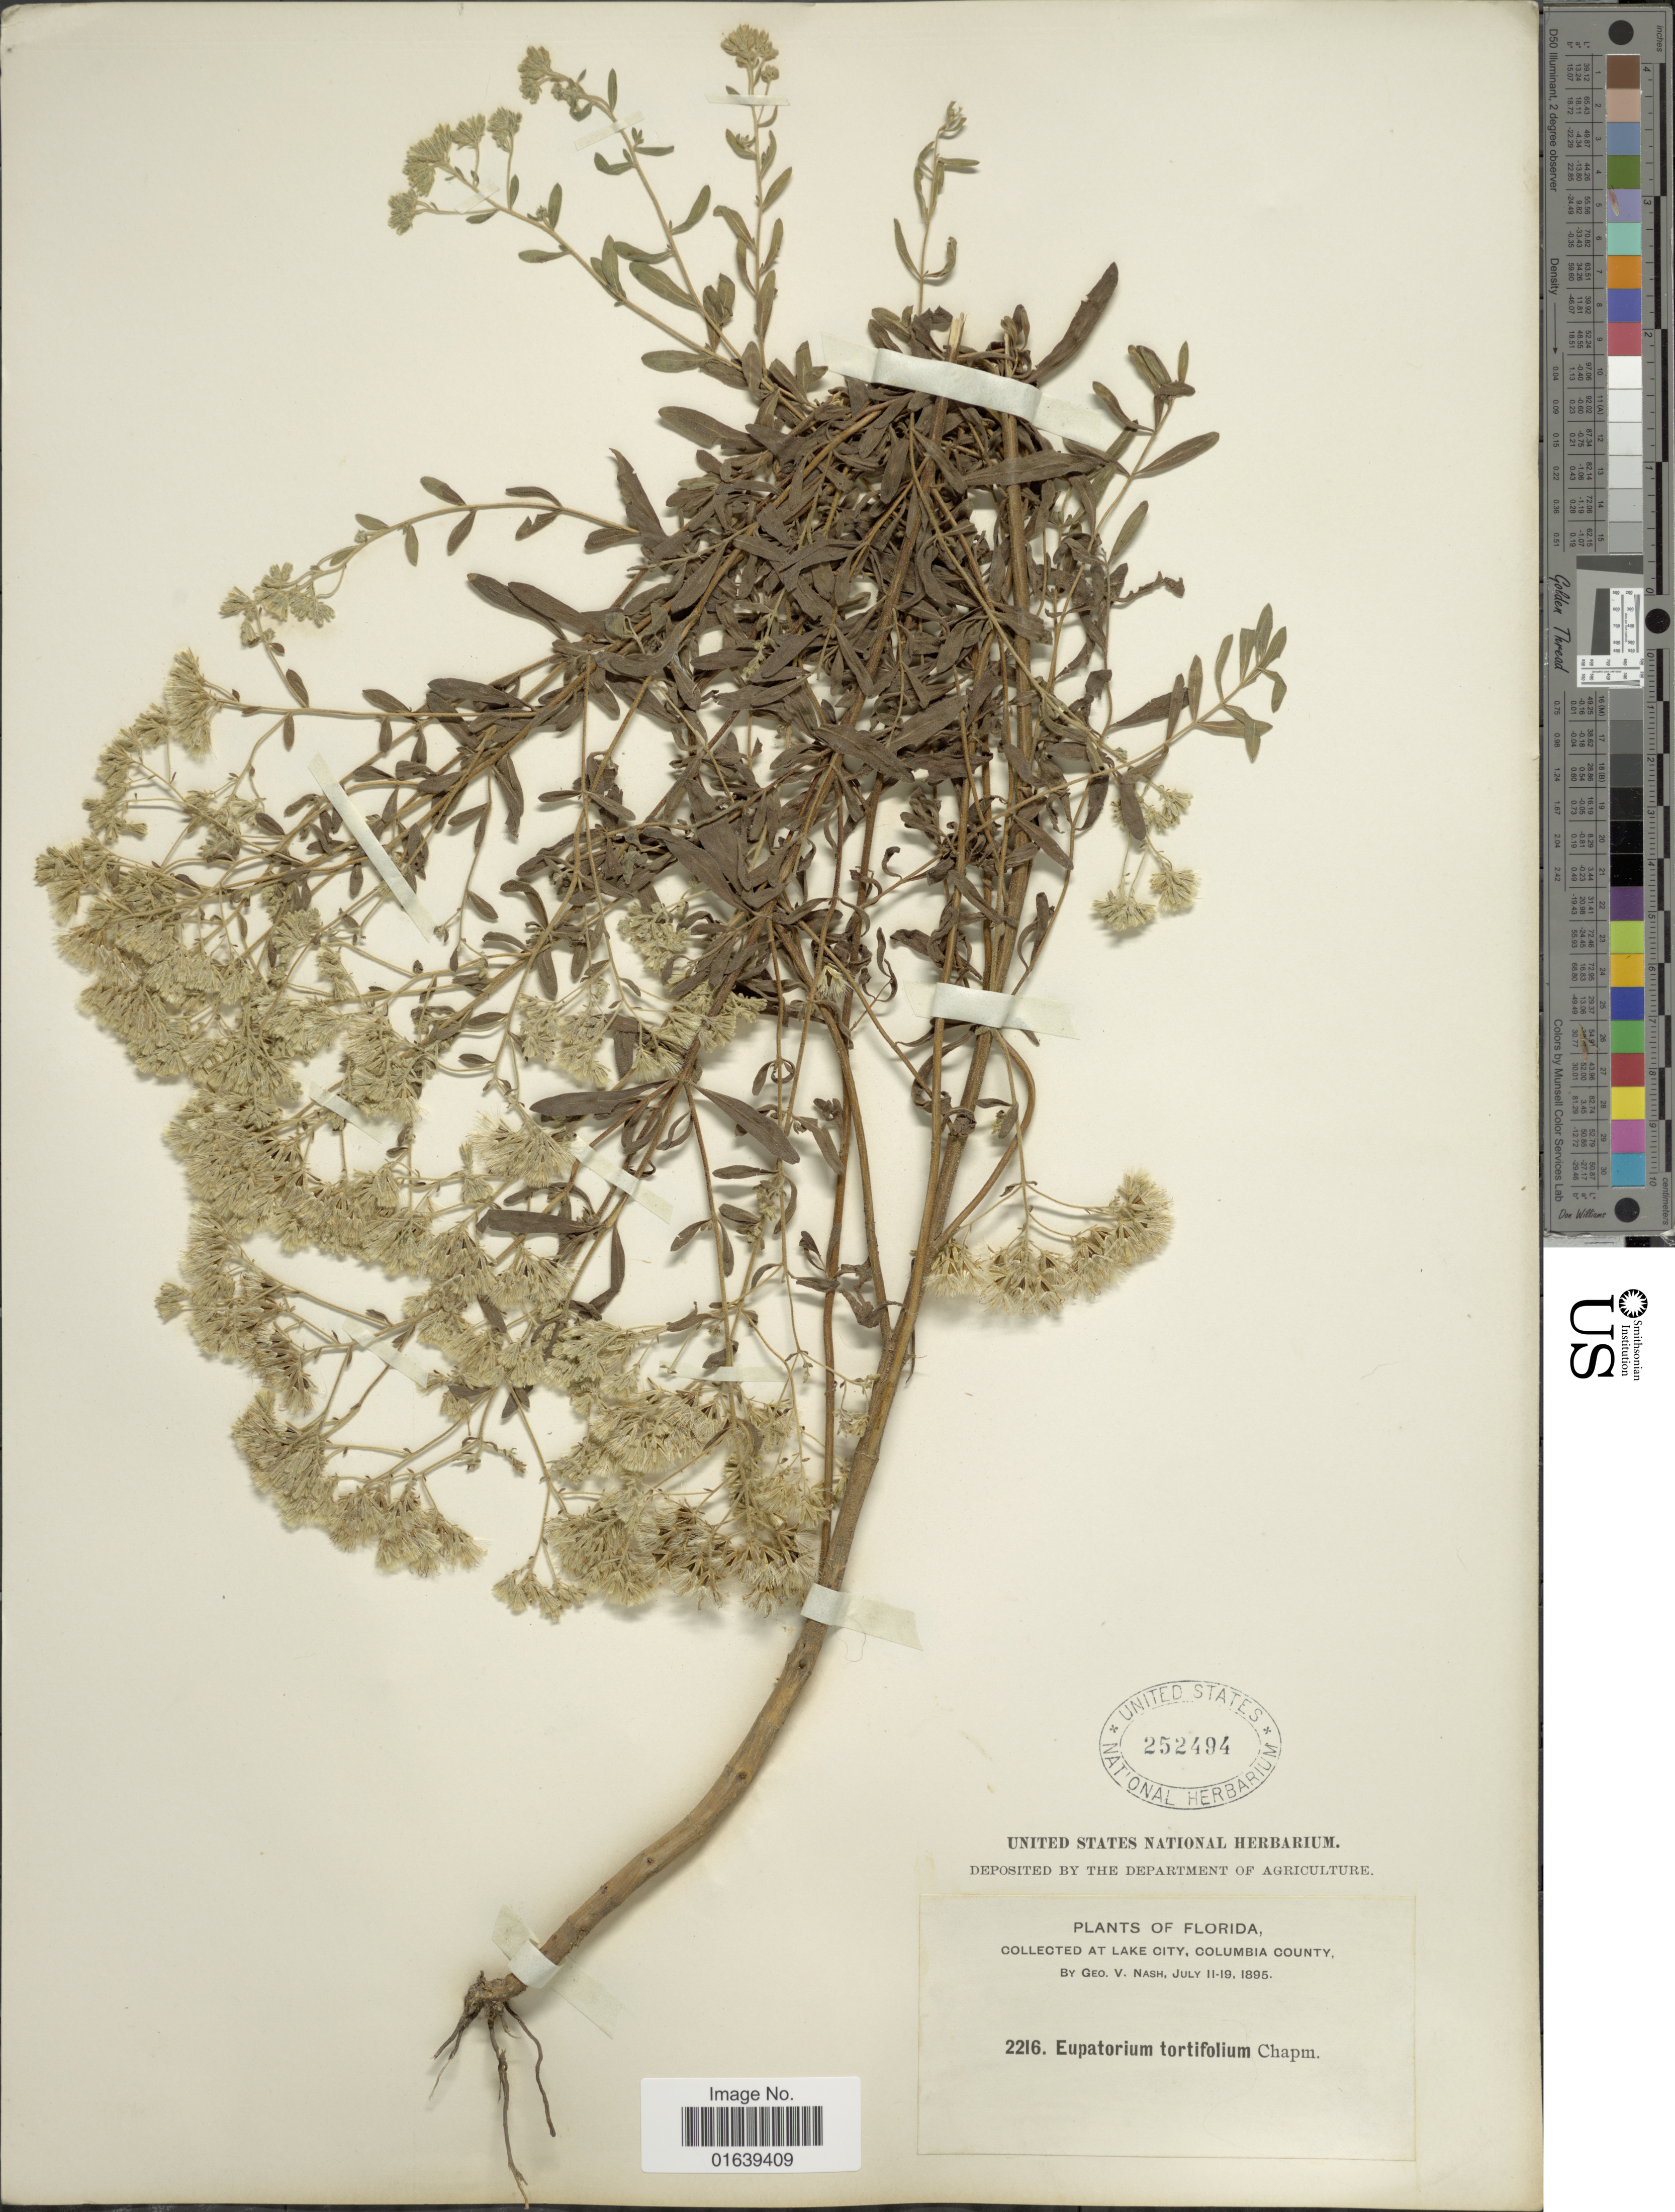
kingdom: Plantae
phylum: Tracheophyta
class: Magnoliopsida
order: Asterales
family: Asteraceae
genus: Eupatorium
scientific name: Eupatorium linearifolium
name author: Walter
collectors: G. V. Nash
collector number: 2216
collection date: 1895-07-11/1895-07-19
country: United States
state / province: Florida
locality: Florida. Lake City, Columbia County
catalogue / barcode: US 252494